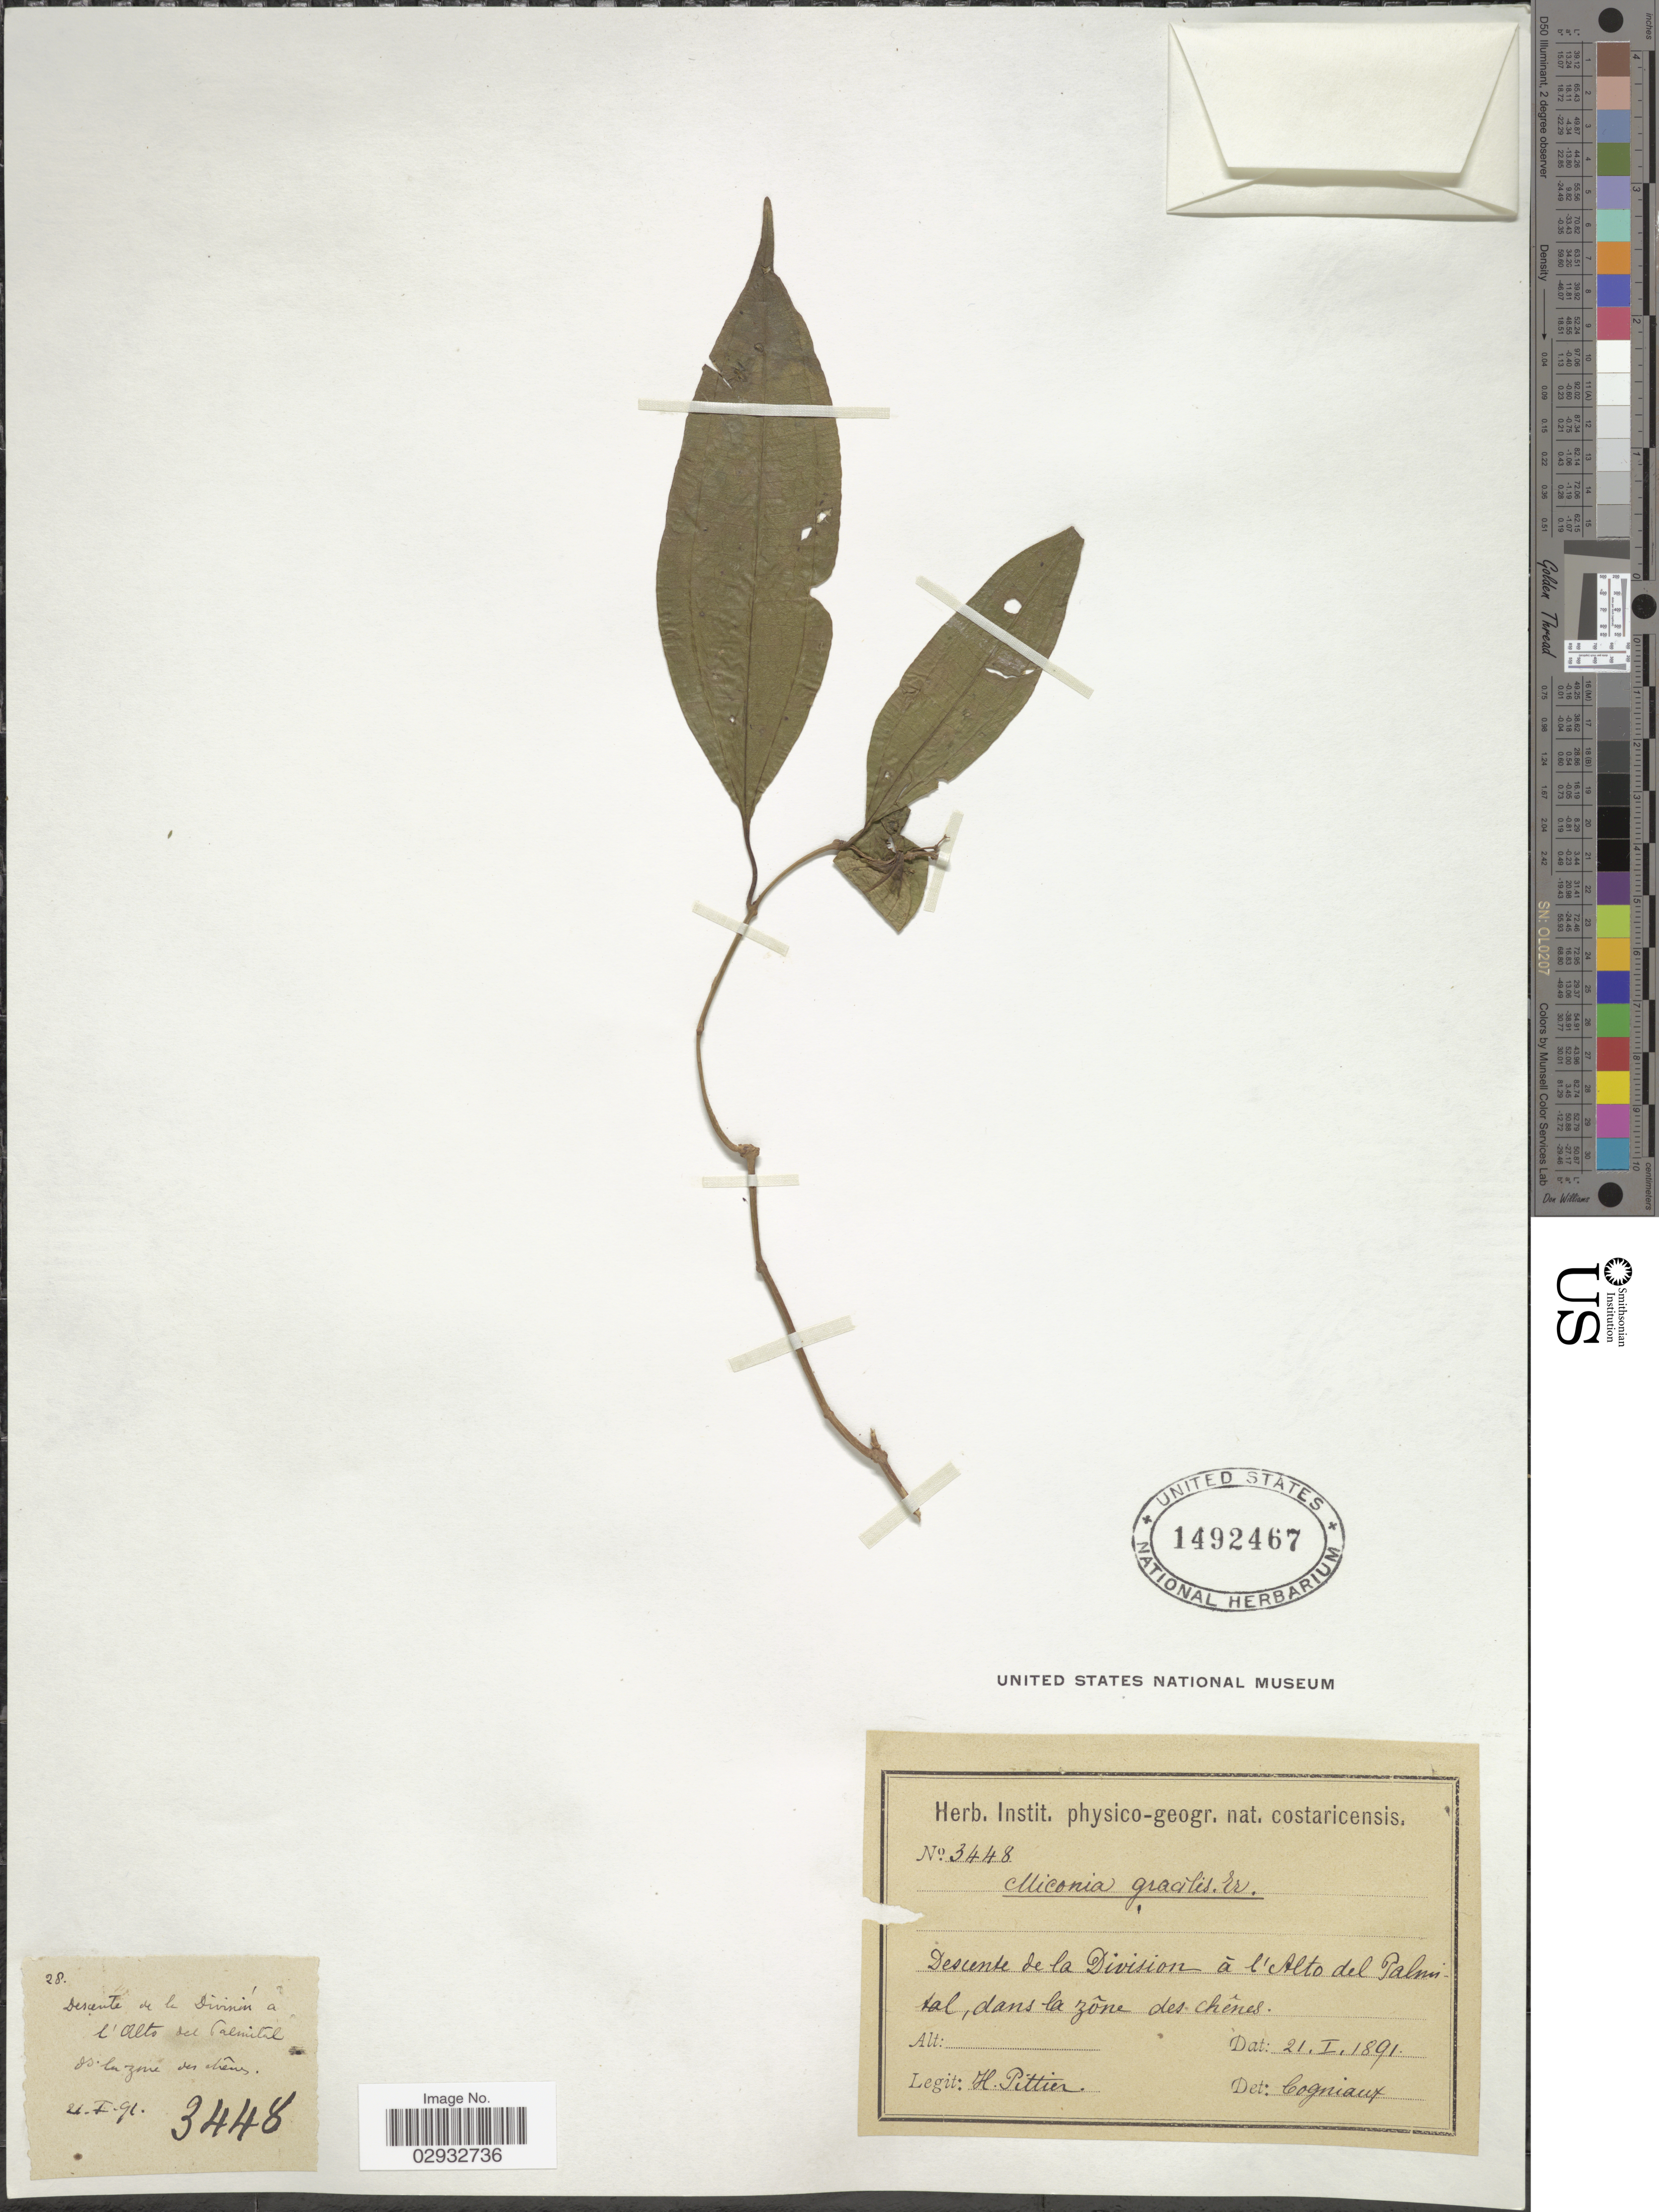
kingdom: Plantae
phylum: Tracheophyta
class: Magnoliopsida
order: Myrtales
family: Melastomataceae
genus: Miconia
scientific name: Miconia gracilis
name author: Triana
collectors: H. F. Pittier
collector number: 3448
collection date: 1891-01-21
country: Costa Rica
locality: Descente de la Division à l'Alto del Palmital, dans la zône des chênes.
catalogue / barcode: US 1492467